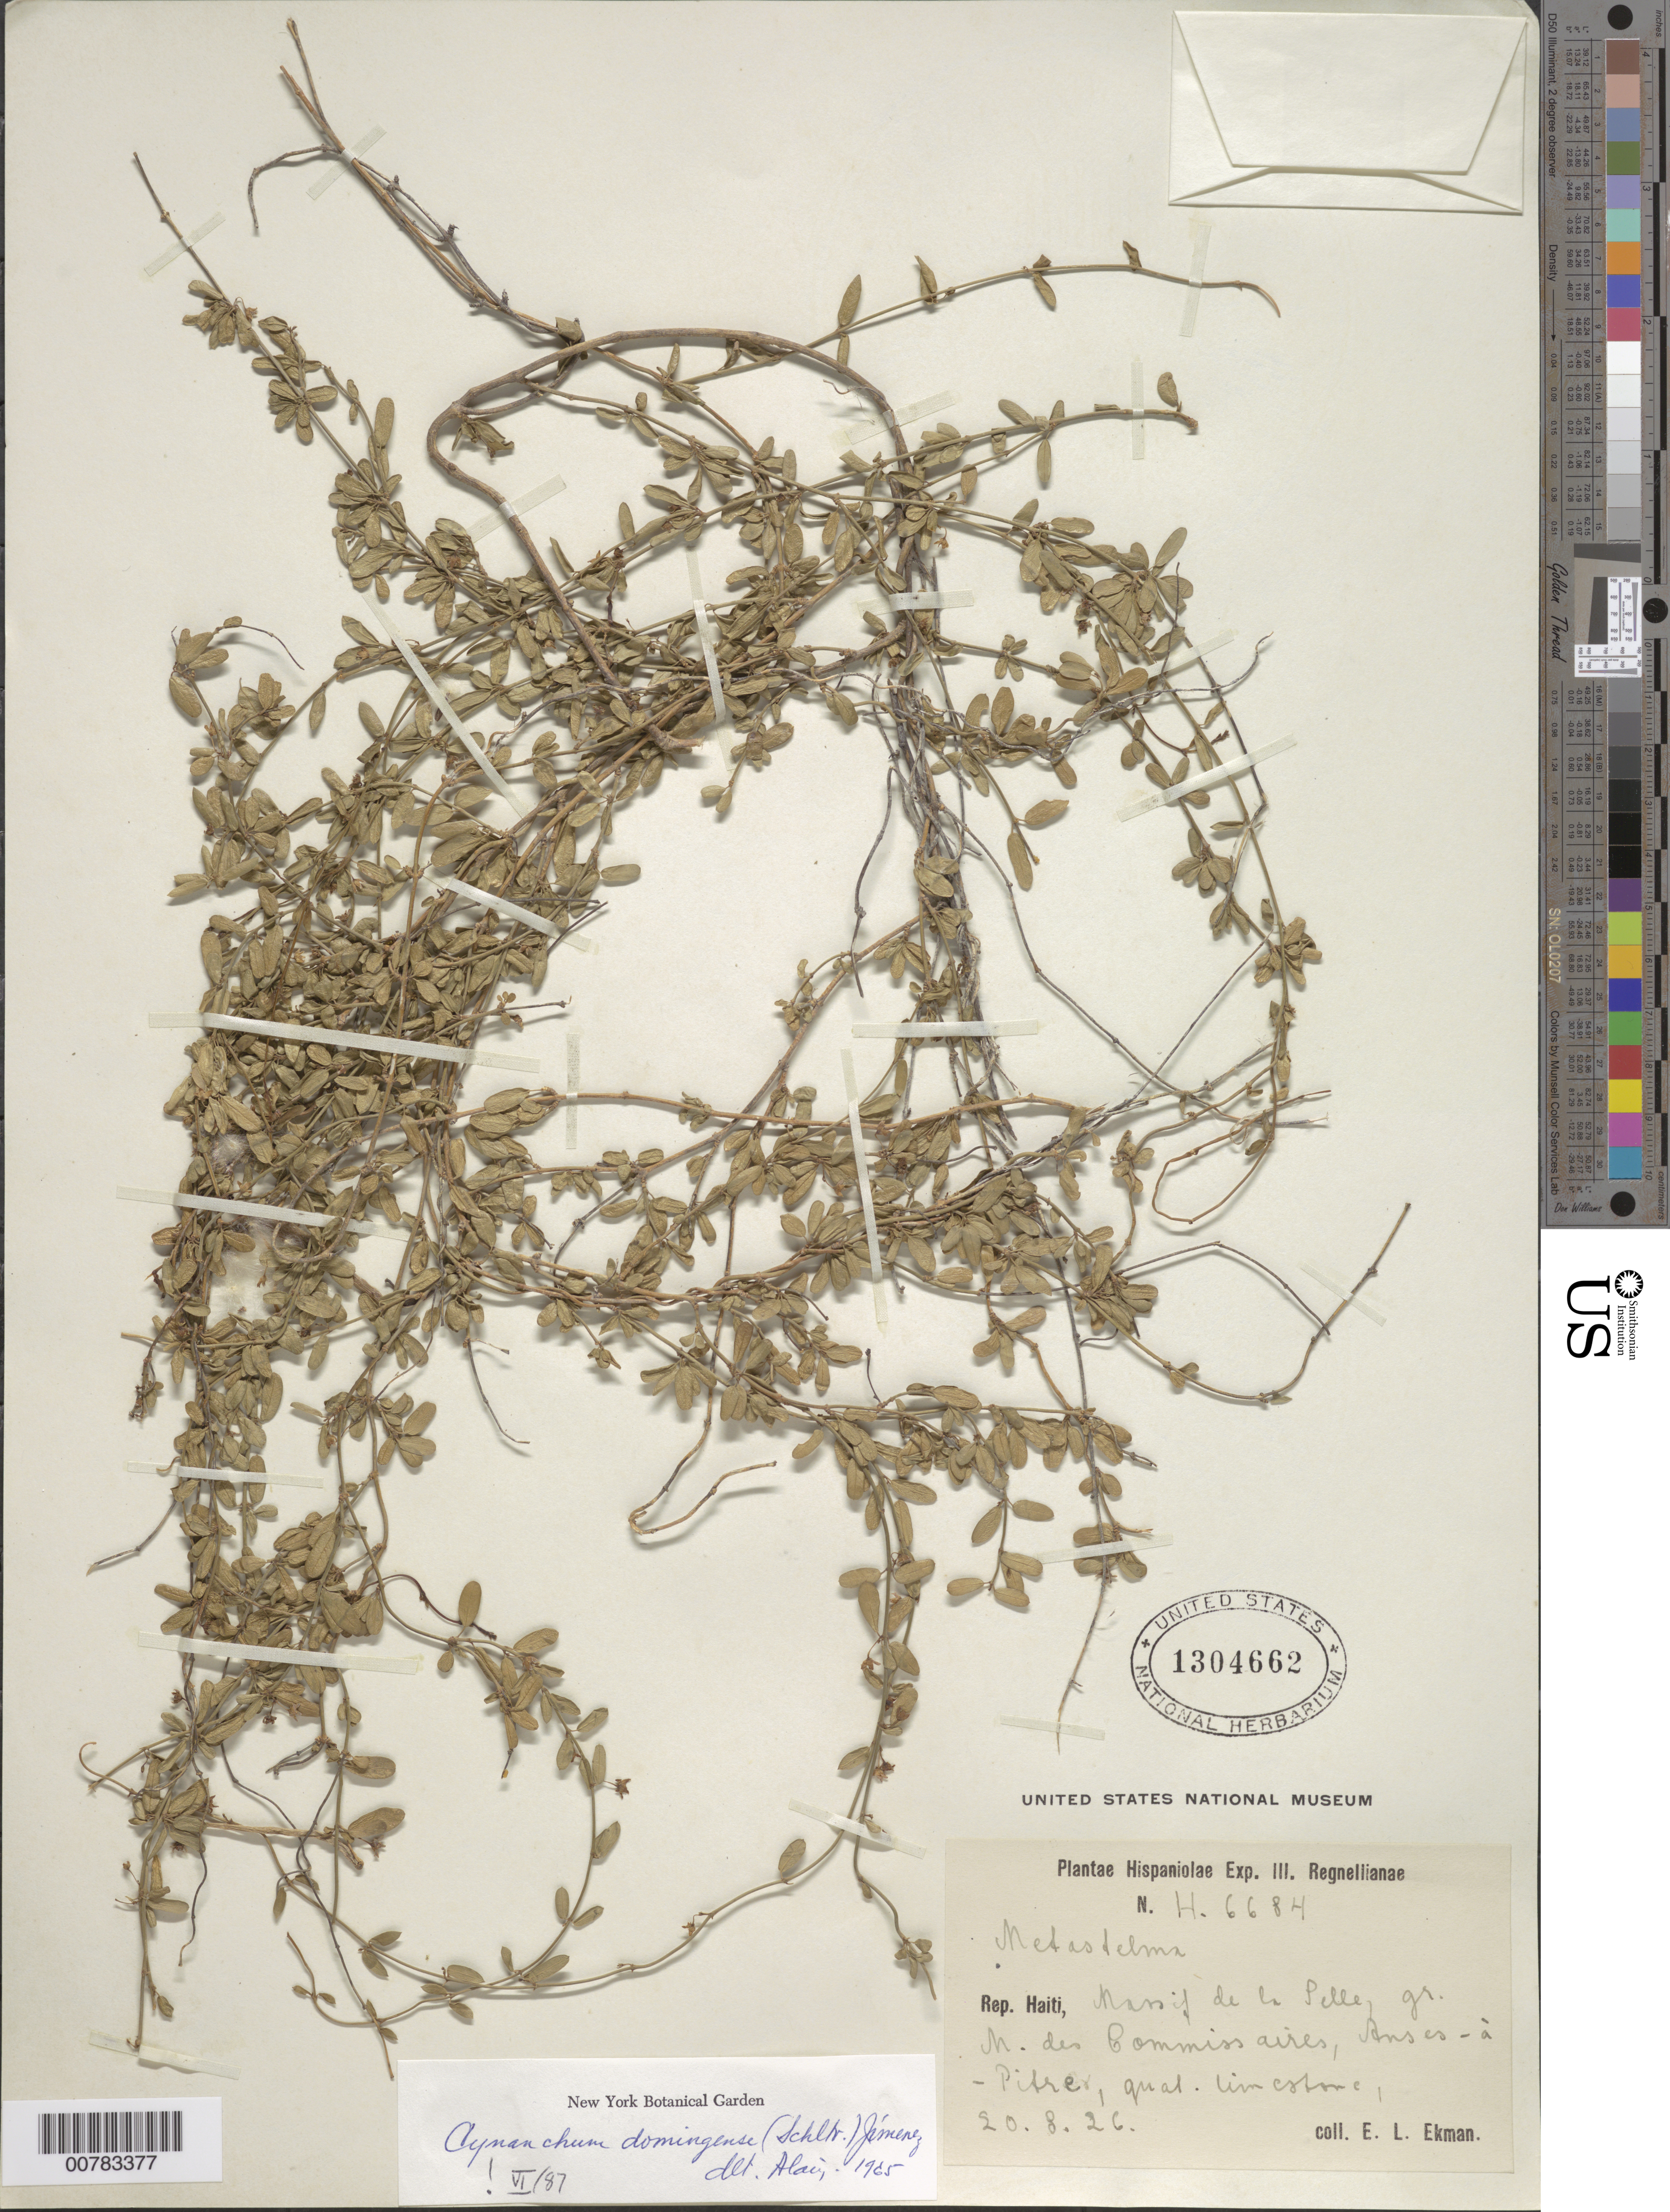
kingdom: Plantae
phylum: Tracheophyta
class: Magnoliopsida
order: Gentianales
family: Apocynaceae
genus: Metastelma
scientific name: Metastelma domingense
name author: Schltr.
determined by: Liogier, Alain H.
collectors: E. L. Ekman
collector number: H 6684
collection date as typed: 20 Aug 1926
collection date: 1926-08-20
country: Haiti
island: Hispaniola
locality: Massif de la Selle, gr. M. des Commissaires, Anses-à-Pitre.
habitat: Qual. limestone.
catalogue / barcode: US 1304662